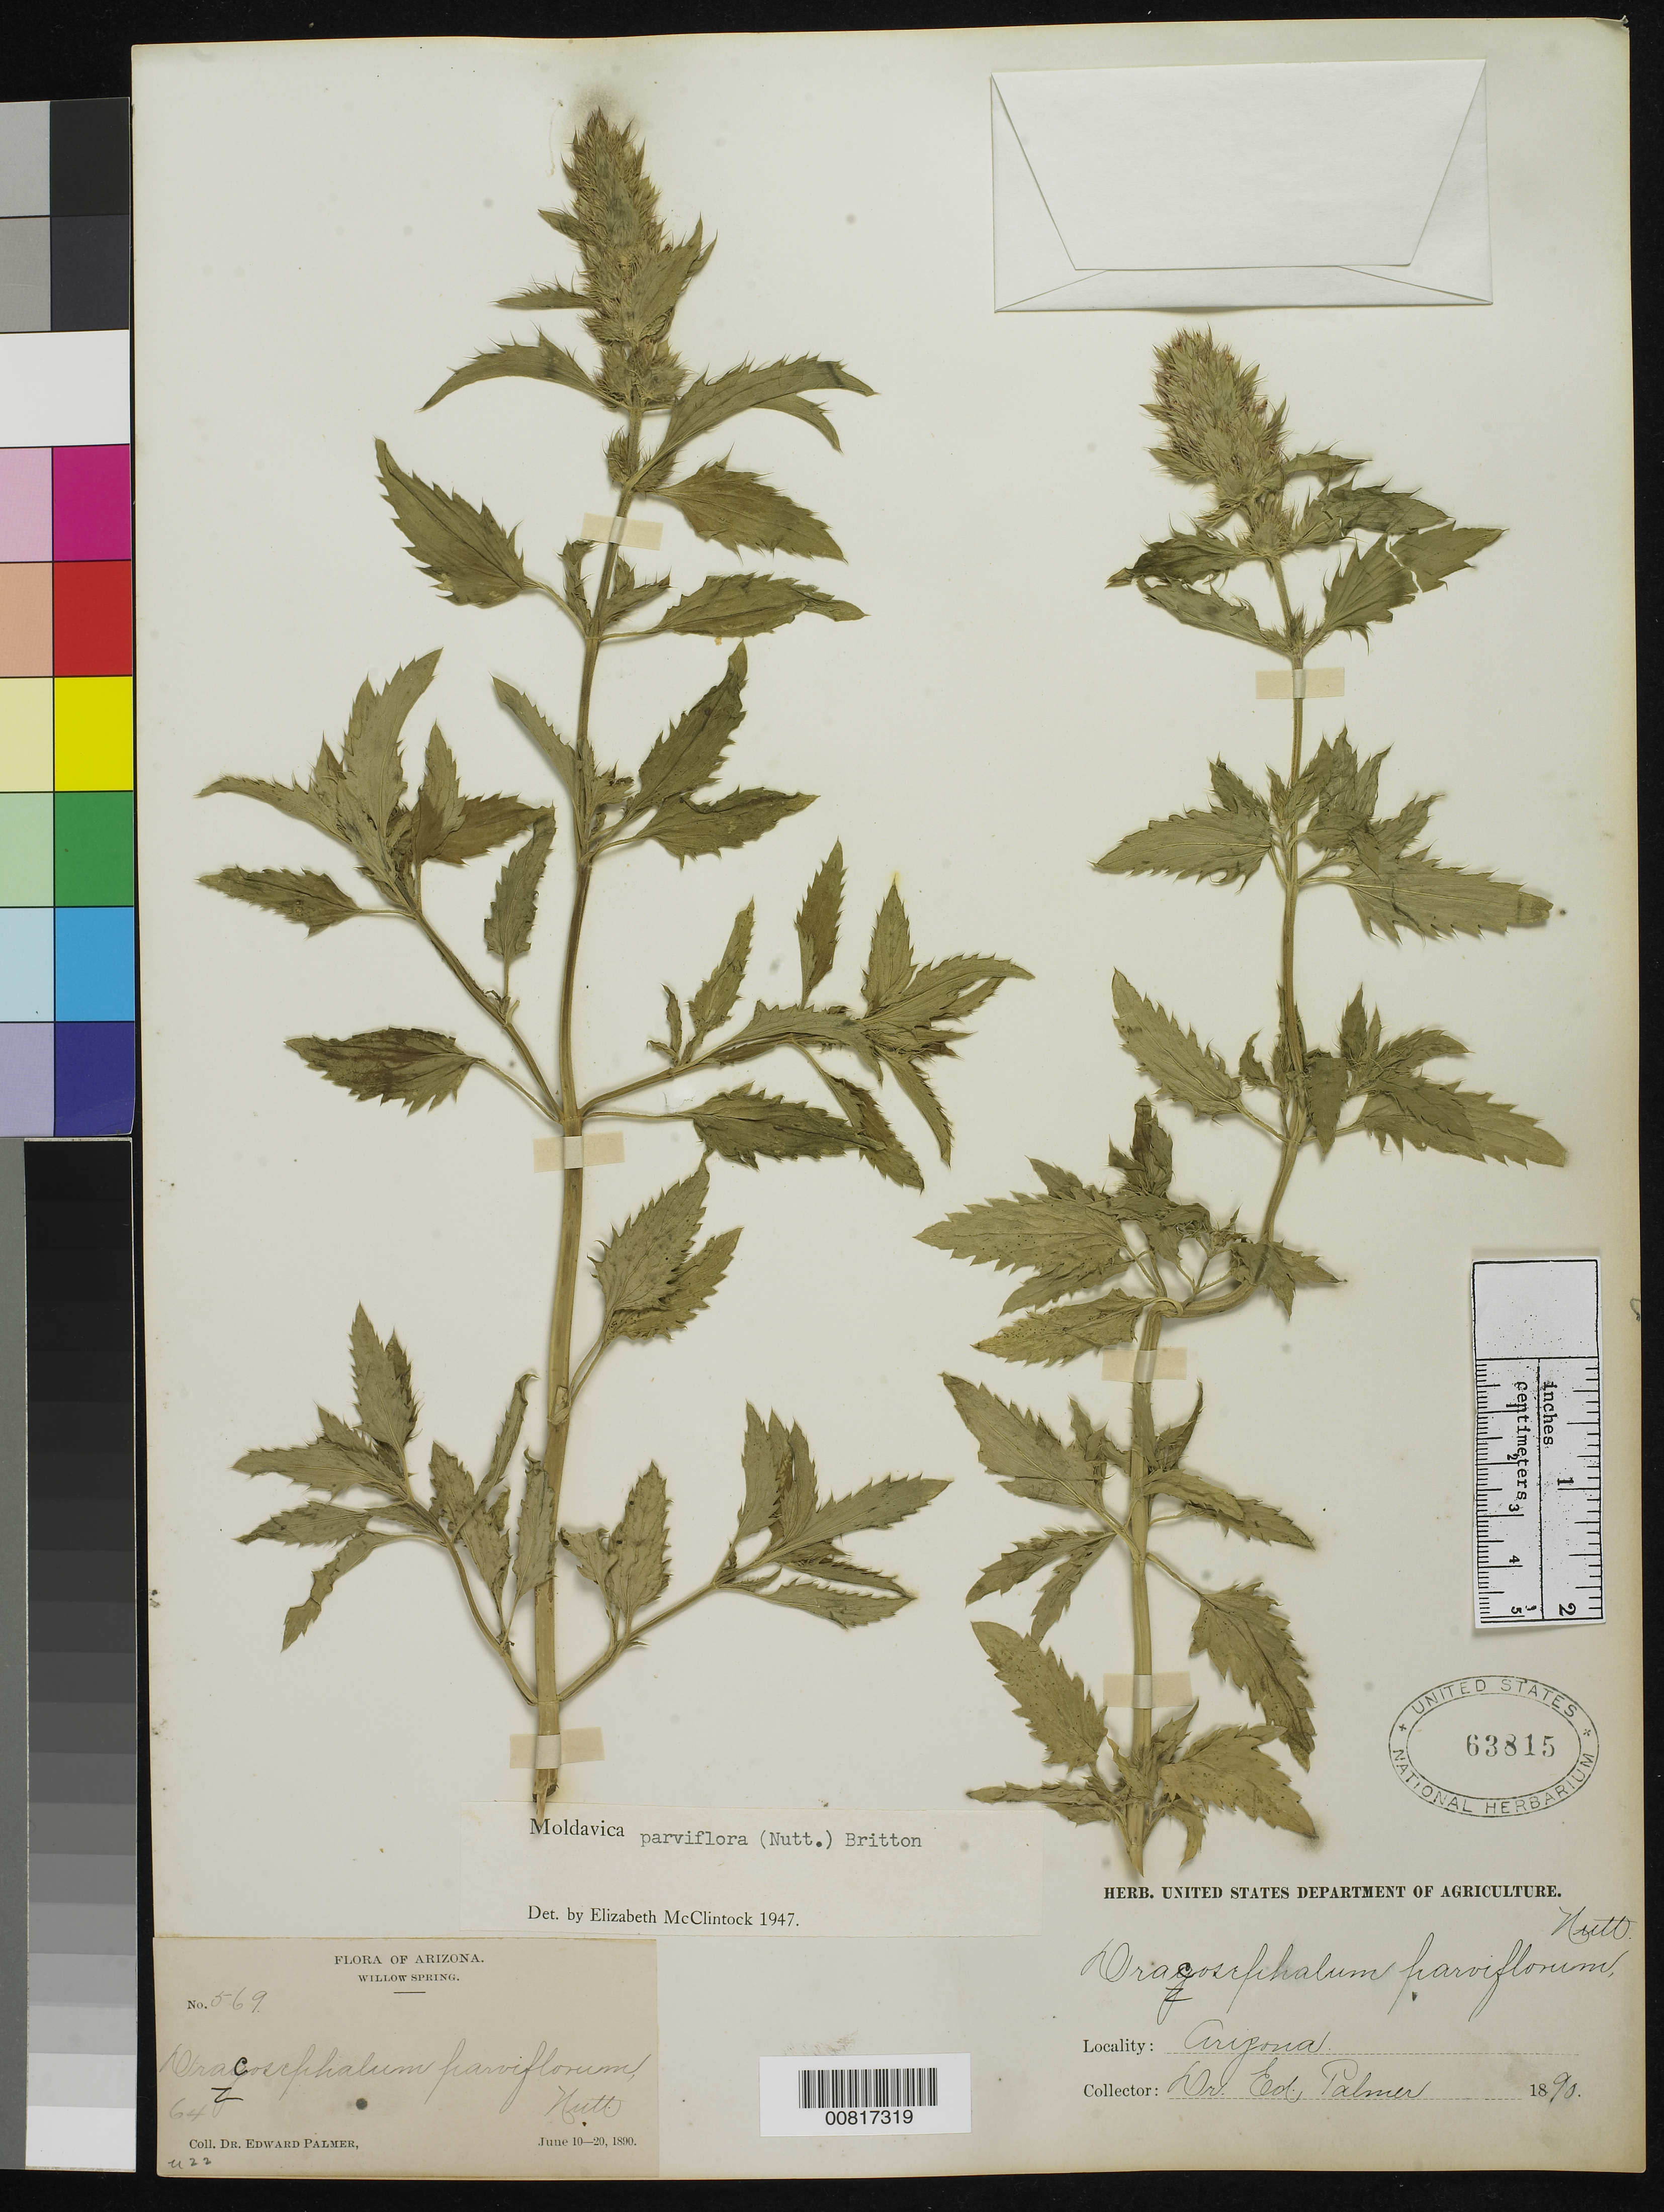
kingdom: Plantae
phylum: Tracheophyta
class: Magnoliopsida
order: Lamiales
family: Lamiaceae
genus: Dracocephalum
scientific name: Dracocephalum parviflorum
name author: Nutt.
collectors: E. Palmer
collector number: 569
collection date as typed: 10 Jun 1890 to 20 Jun 1890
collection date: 1890-06-10/1890-06-20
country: United States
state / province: Arizona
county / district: Coconino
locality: Willow Spring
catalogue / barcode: US 63815